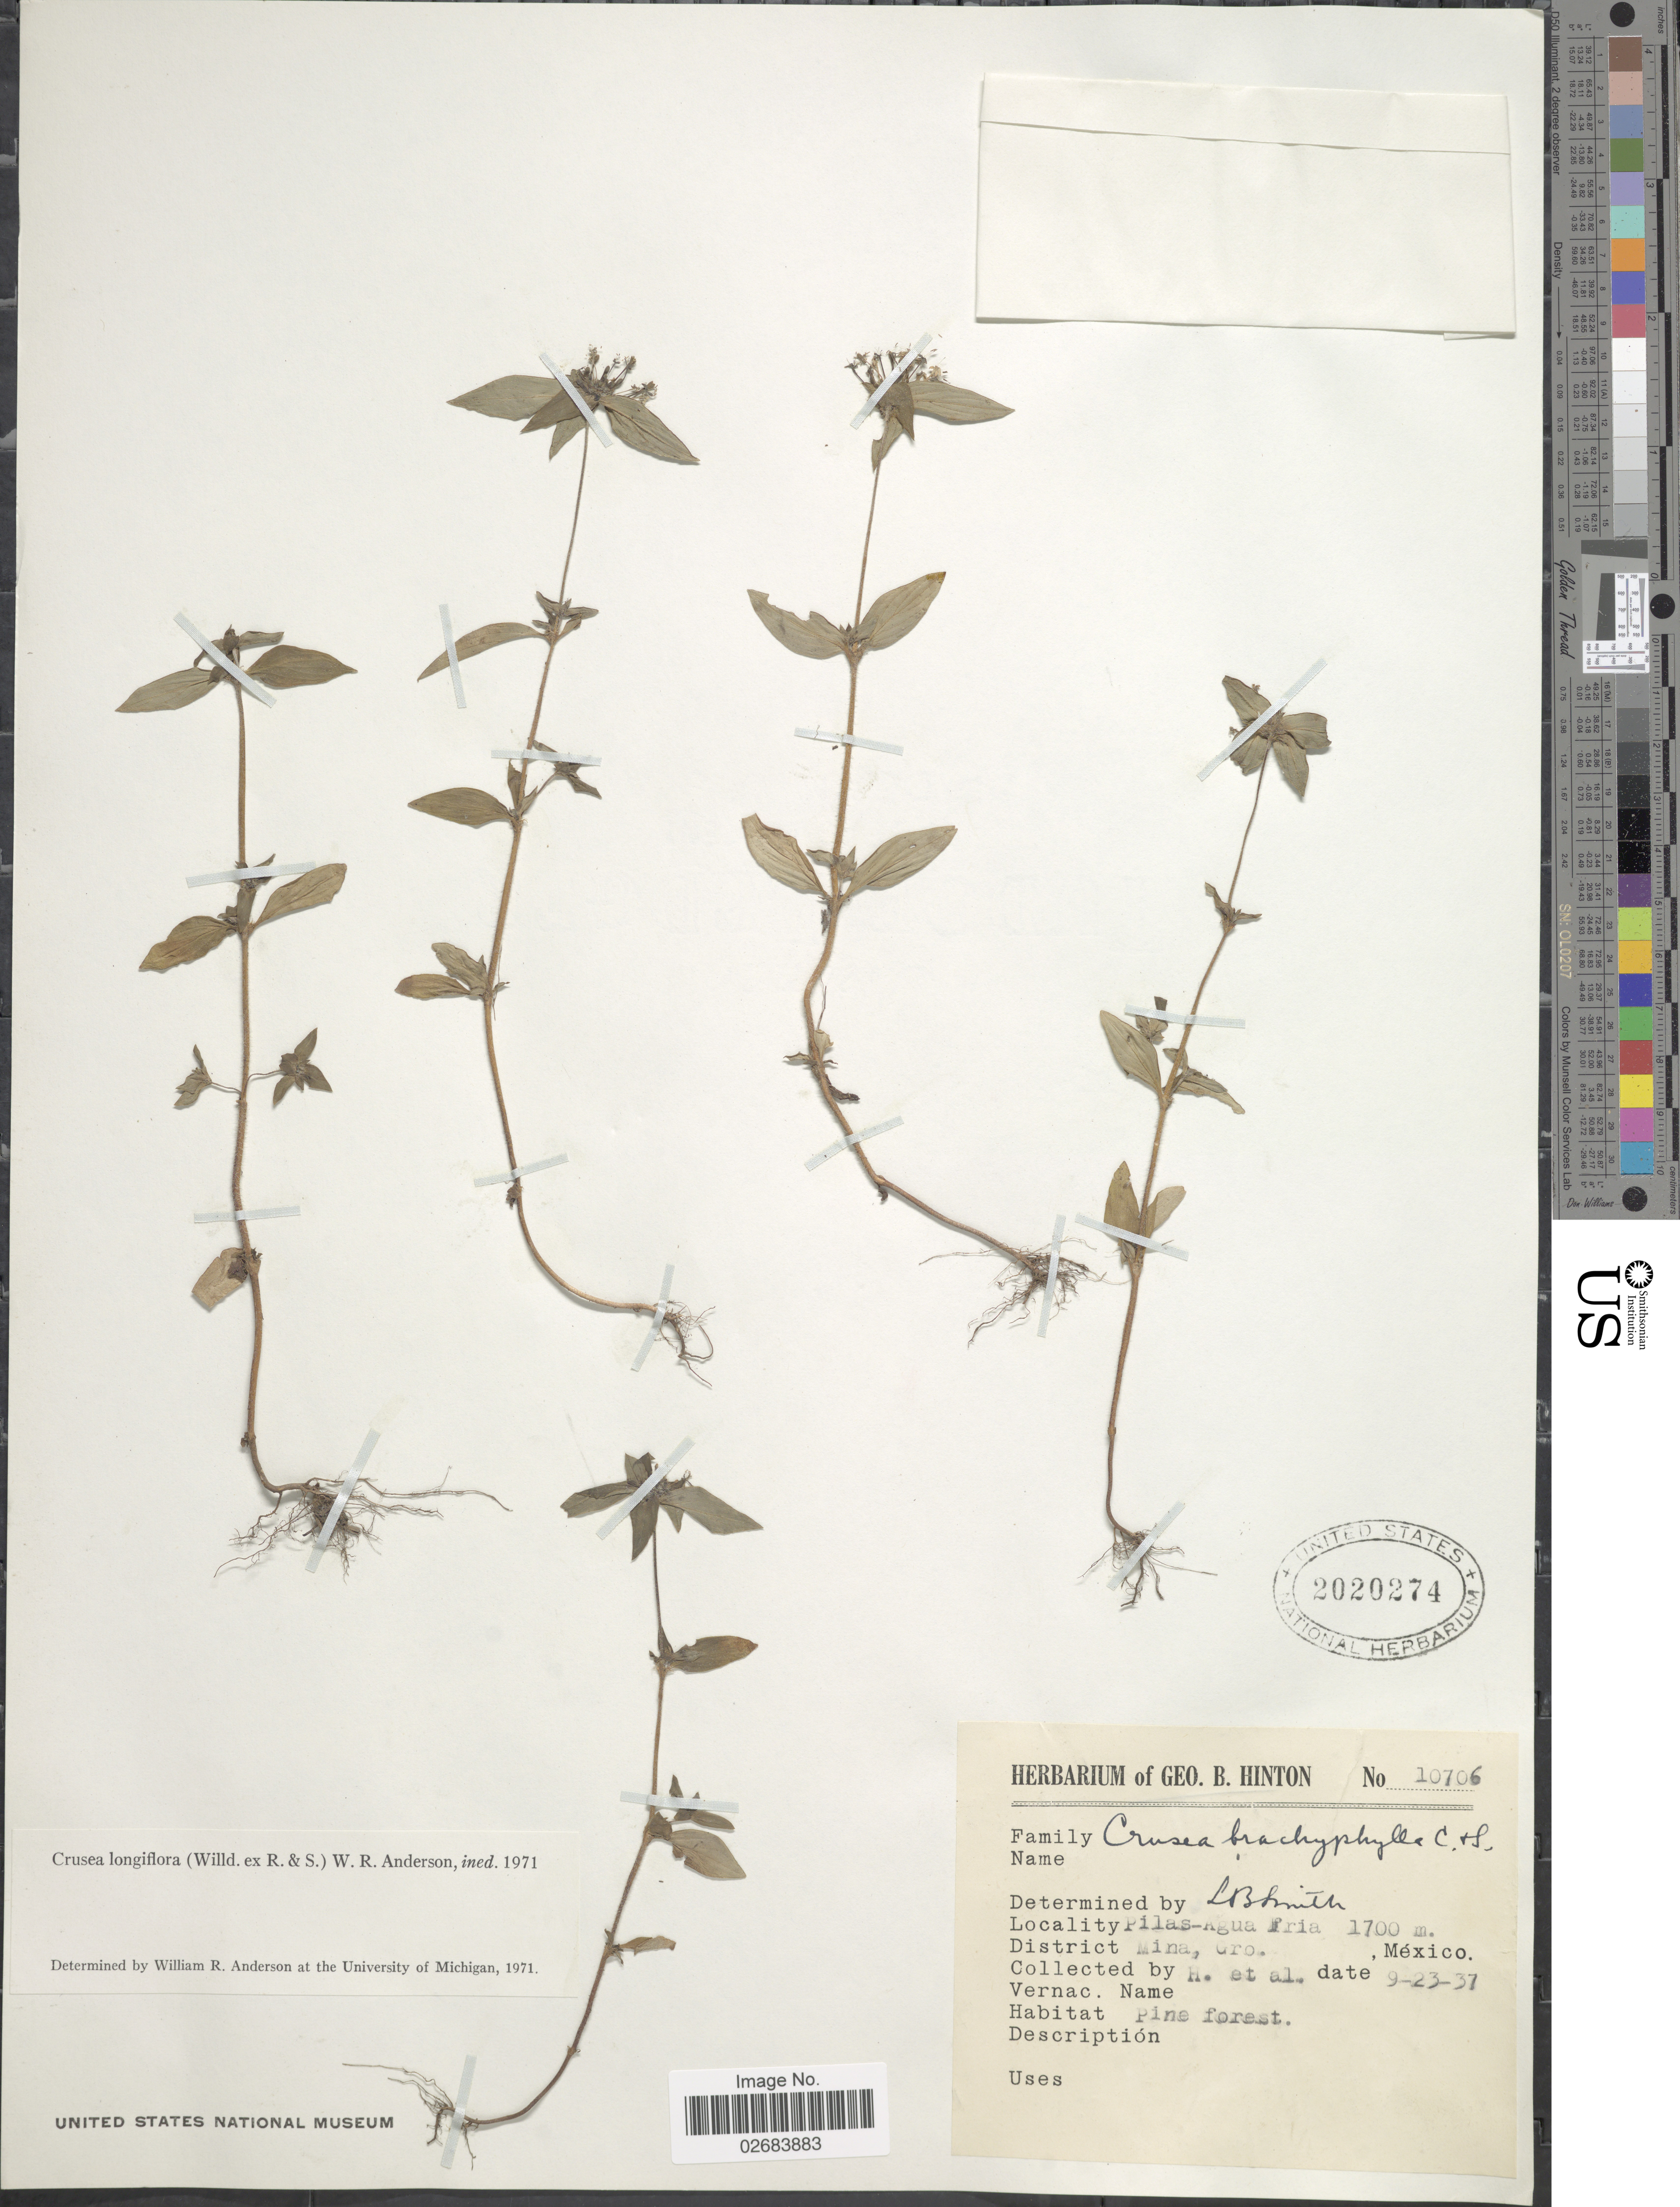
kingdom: Plantae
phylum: Tracheophyta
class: Magnoliopsida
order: Gentianales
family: Rubiaceae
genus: Crusea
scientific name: Crusea longiflora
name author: (Willd. ex Roem. & Schult.) W.R. Anderson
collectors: G. B. Hinton & et al.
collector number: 10706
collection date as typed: Transcribed d/m/y: 23/9/37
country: Mexico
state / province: Guerrero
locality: Pilas-Agua fria, District Mina.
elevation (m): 1700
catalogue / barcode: US 2020274